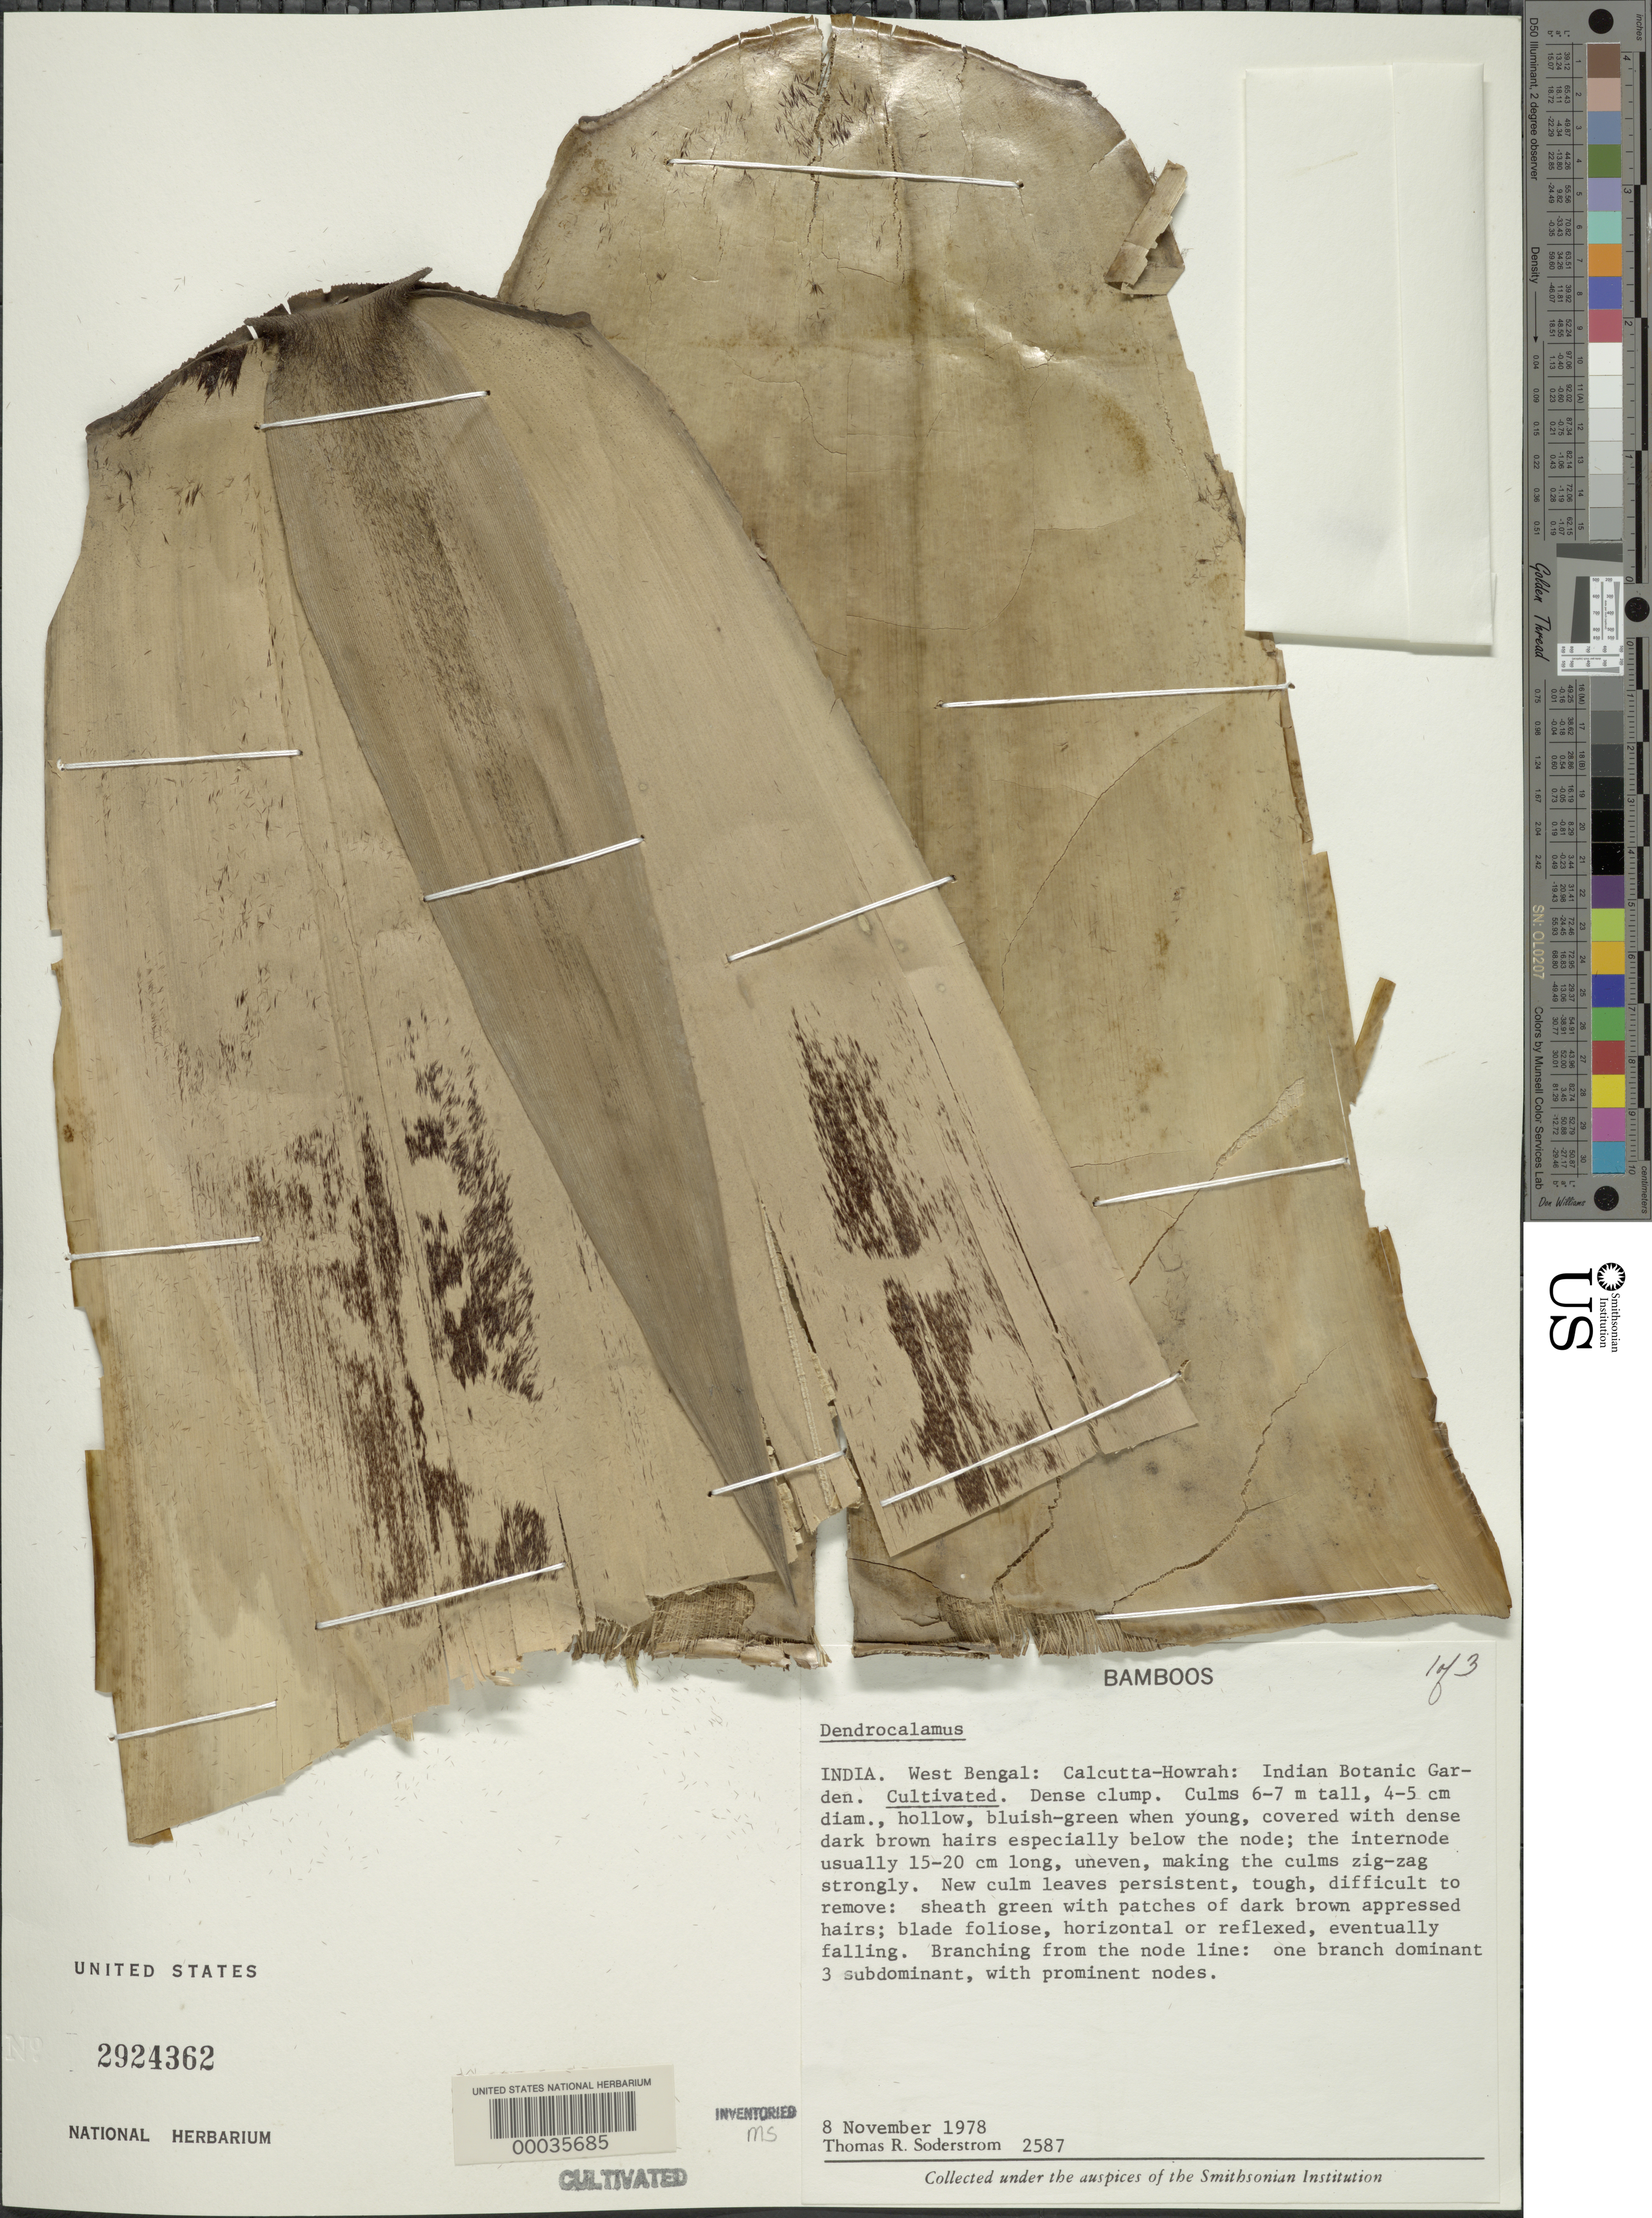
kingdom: Plantae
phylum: Tracheophyta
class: Liliopsida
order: Poales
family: Poaceae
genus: Dendrocalamus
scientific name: Dendrocalamus sp.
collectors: T. R. Soderstrom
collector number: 2587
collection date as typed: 08 Nov 1978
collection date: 1978-11-08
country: India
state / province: West Bengal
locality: Calcutta-howrah, indian botanical garden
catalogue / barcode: US 2924362